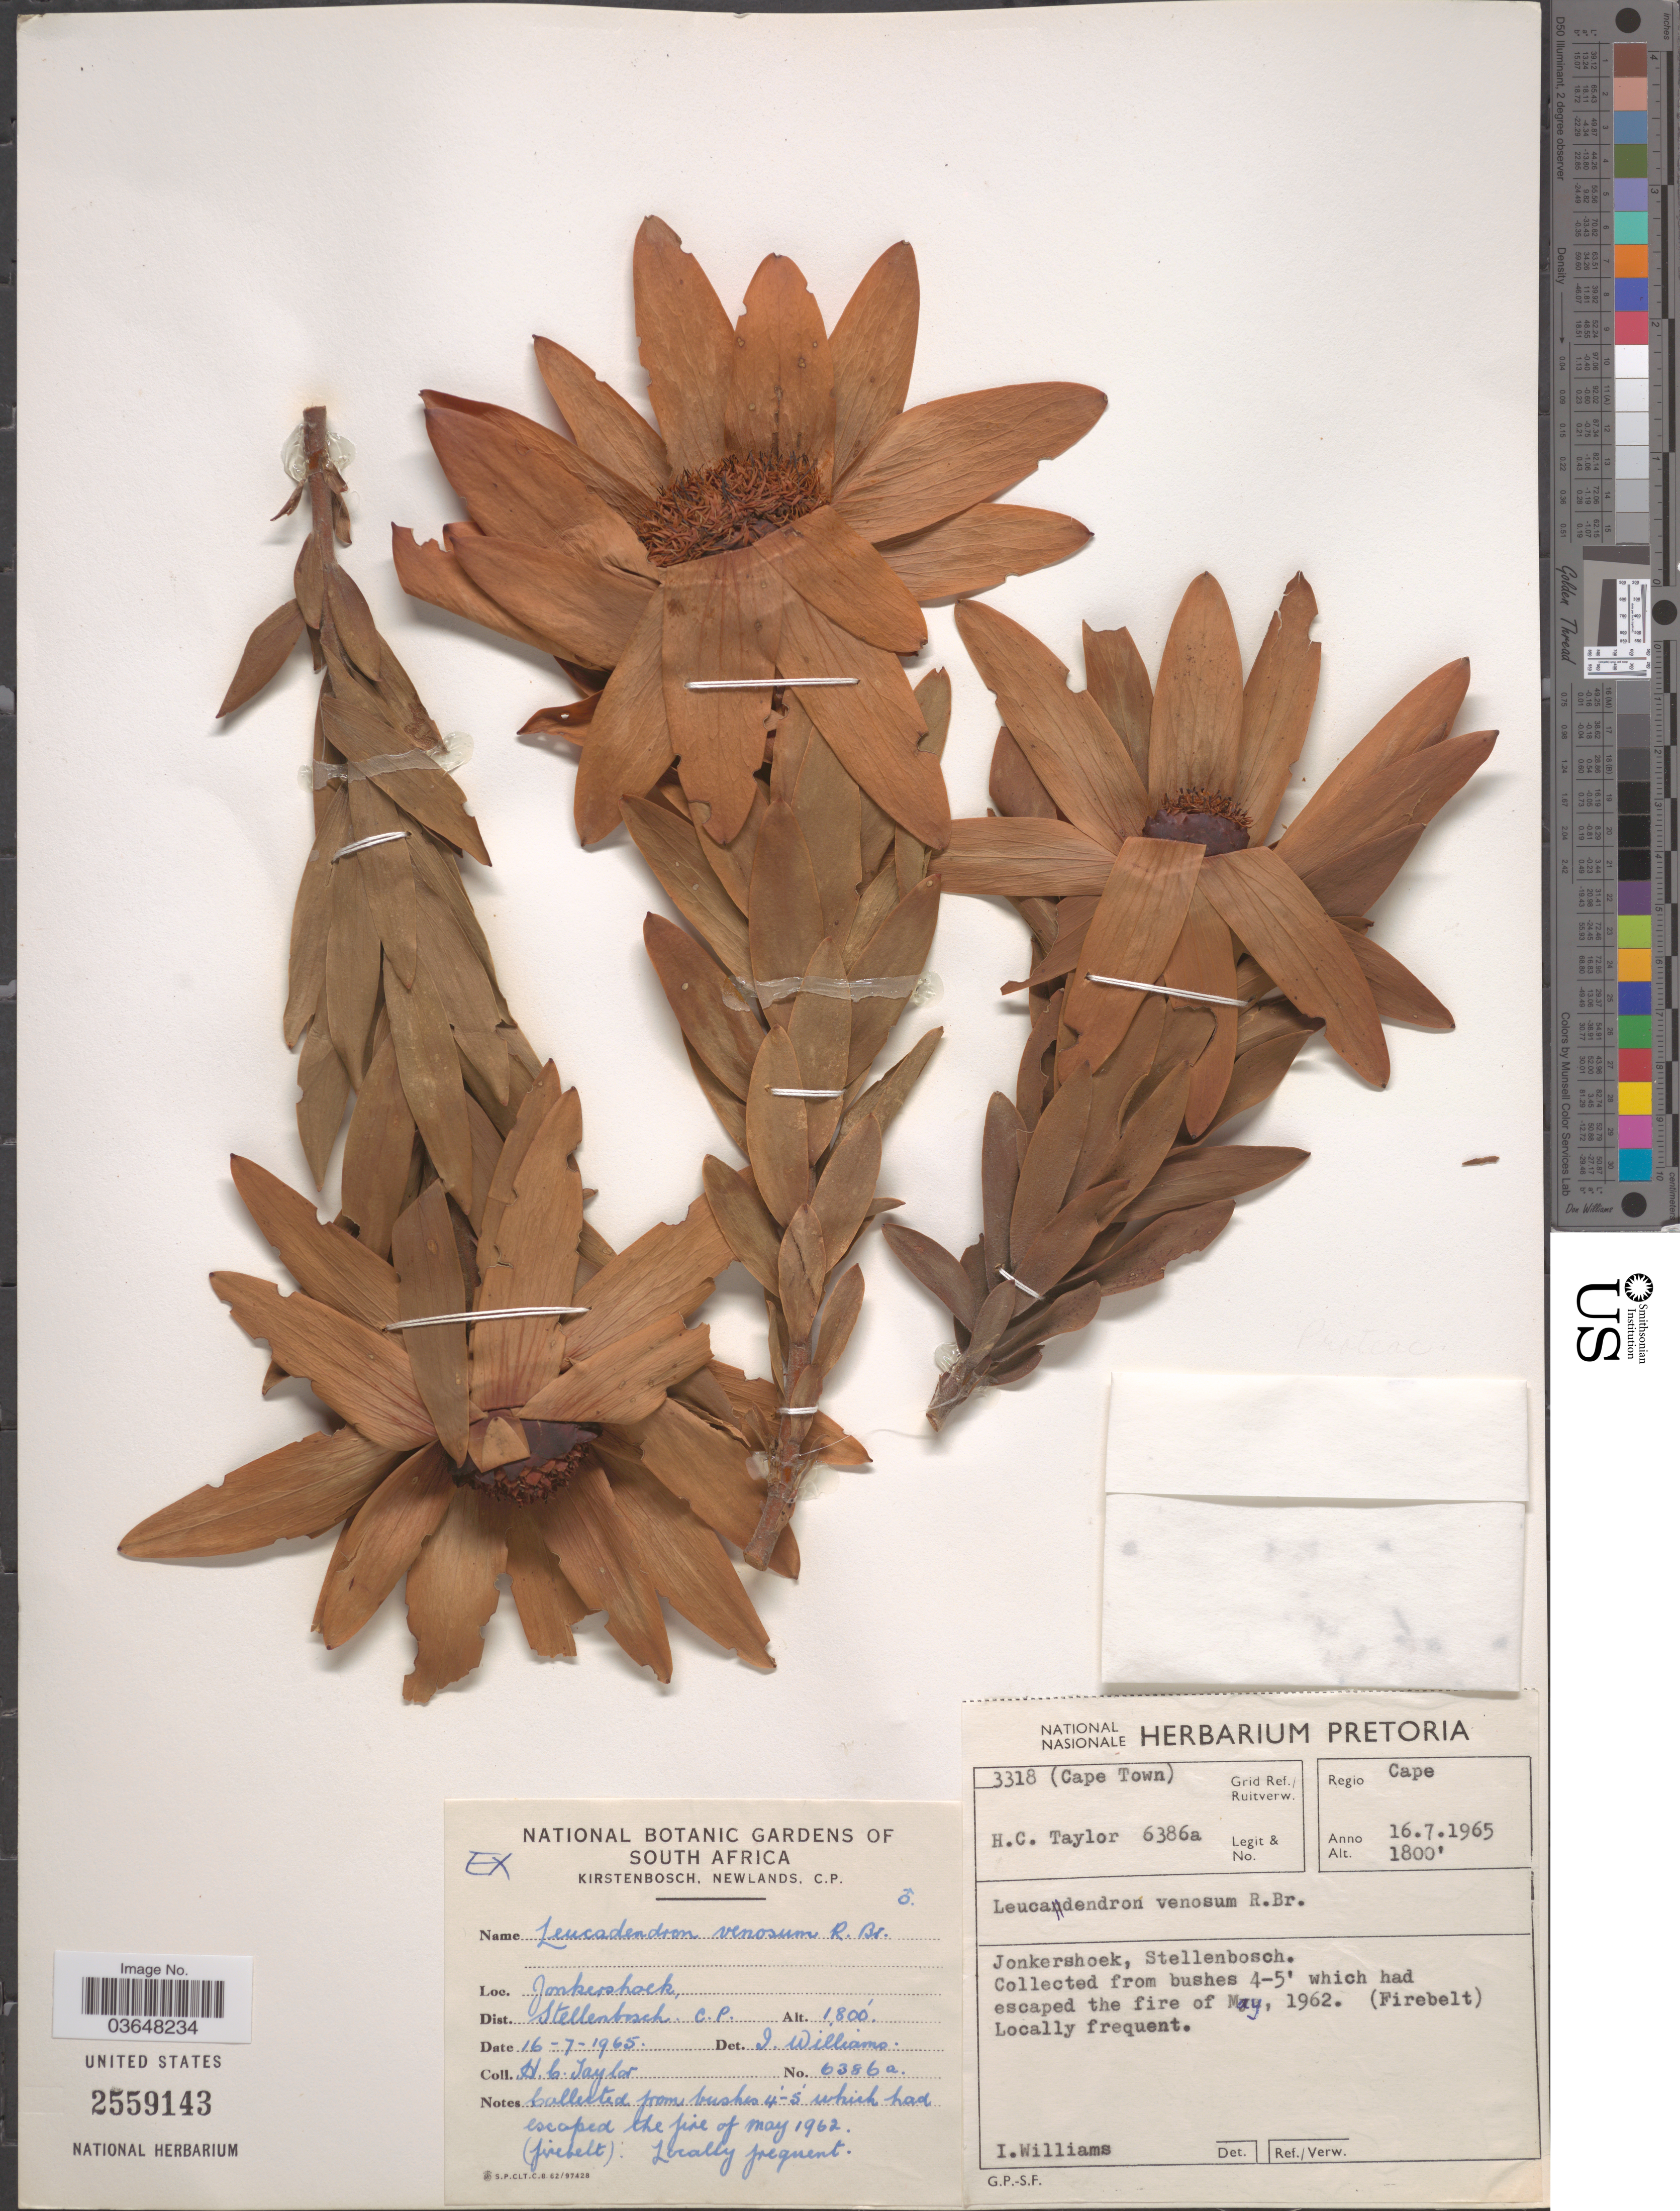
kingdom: Plantae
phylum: Tracheophyta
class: Magnoliopsida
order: Proteales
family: Proteaceae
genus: Leucadendron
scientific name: Leucadendron daphnoides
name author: Meisn.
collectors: H. Taylor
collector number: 6386a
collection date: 1965-07-16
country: South Africa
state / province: Western Cape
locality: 3318 (Cape Town) Grid Ref./Ruitverw. Regio Cape. Jonkershoek. Dist. Stellenbosch.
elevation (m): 549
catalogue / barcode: US 2559143